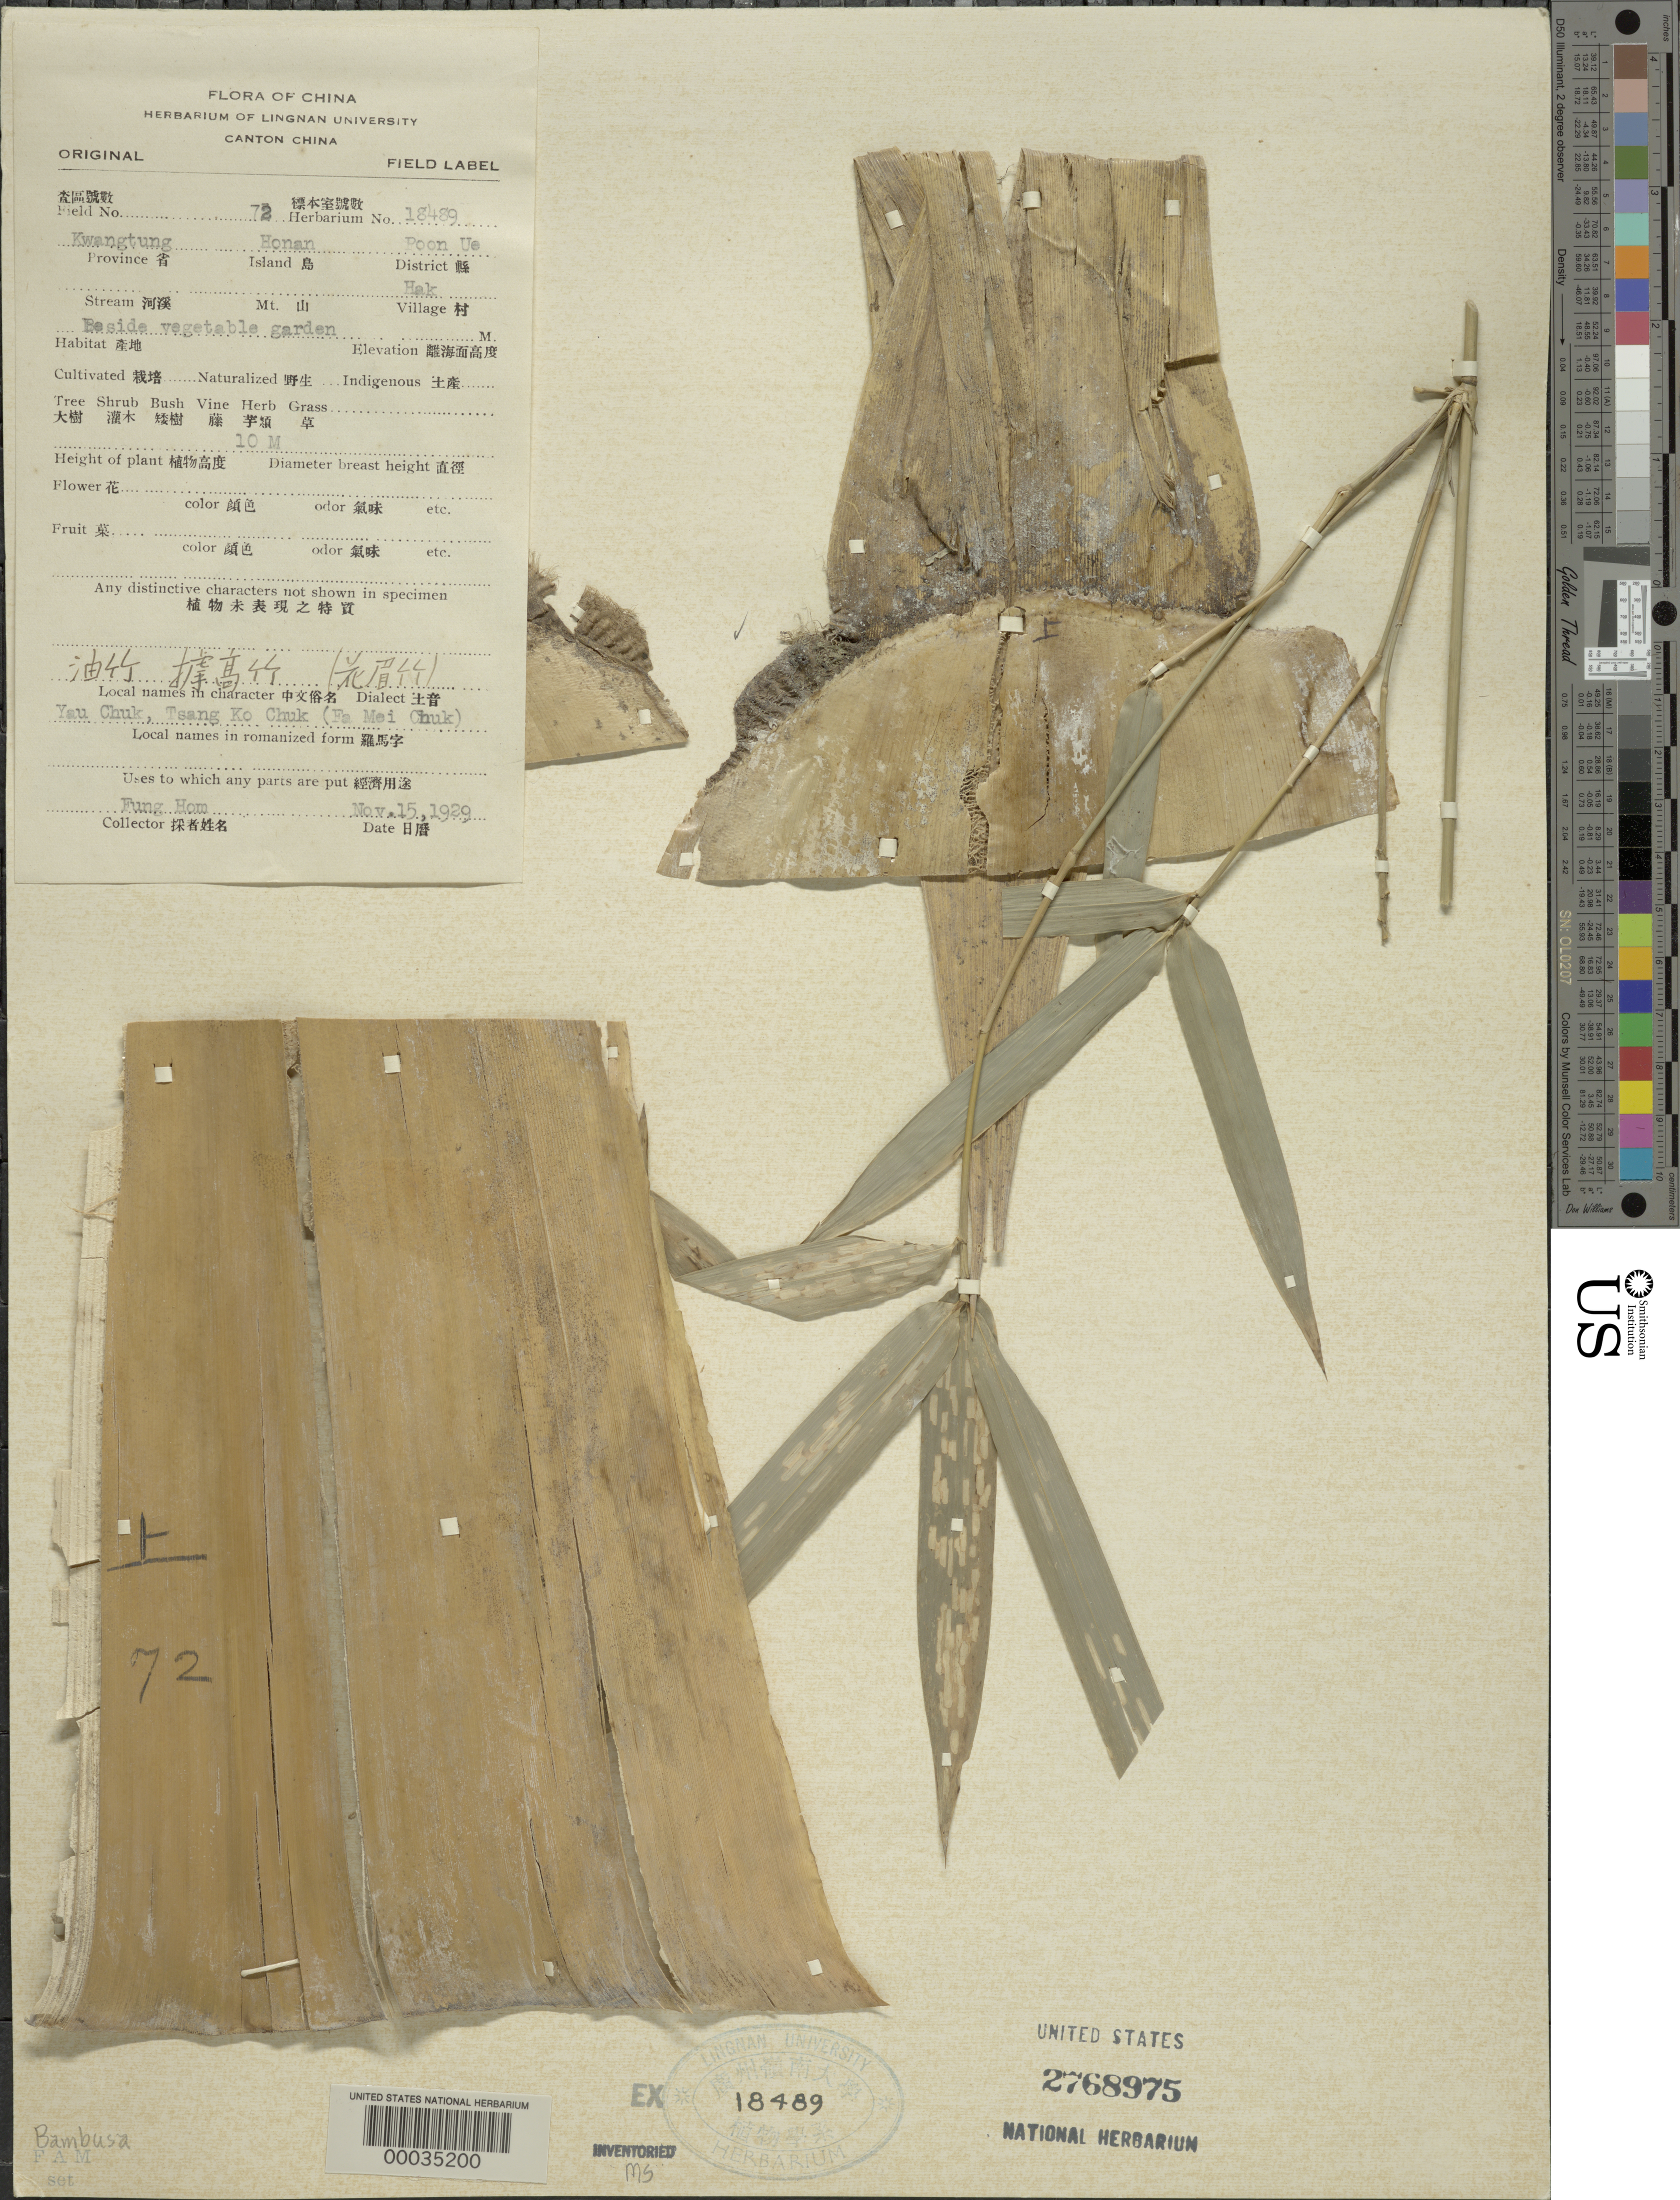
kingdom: Plantae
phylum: Tracheophyta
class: Liliopsida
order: Poales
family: Poaceae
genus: Bambusa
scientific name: Bambusa sp.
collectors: H. L. Fung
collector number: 72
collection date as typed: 15 Nov 1929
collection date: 1929-11-15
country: China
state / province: Guangdong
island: Honan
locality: Honan i, poon ue dist, hak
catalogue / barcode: US 2768975